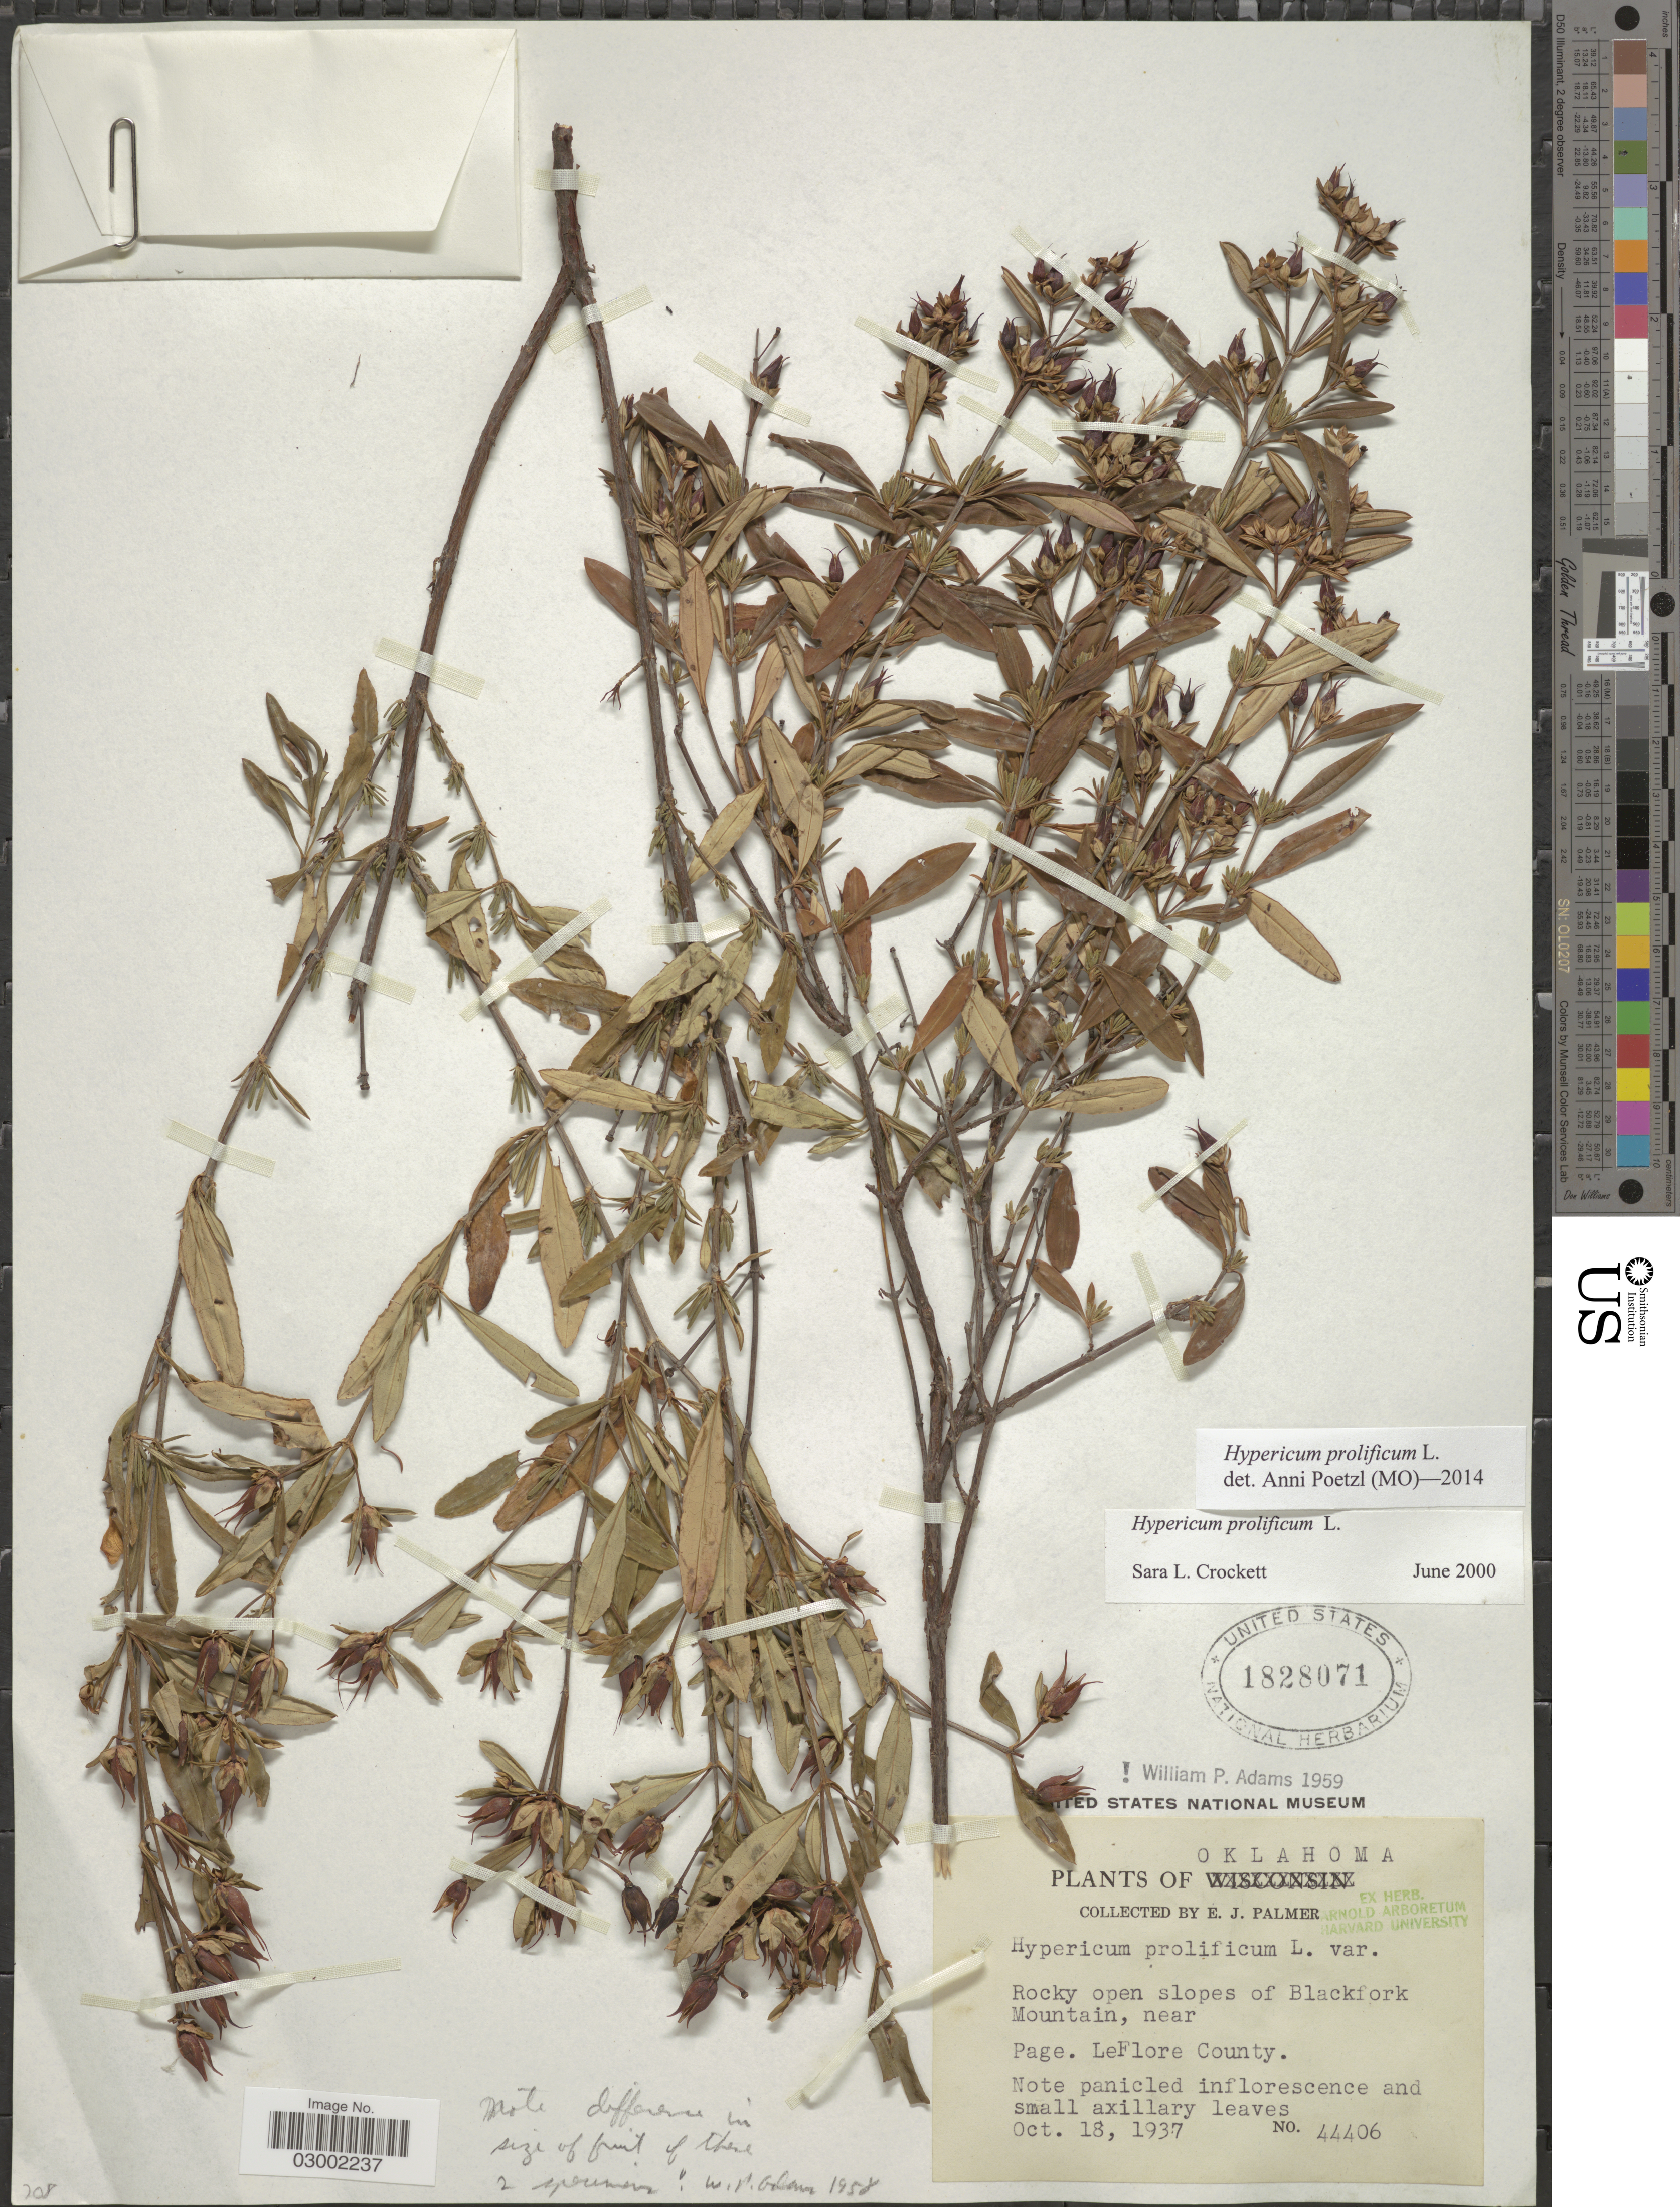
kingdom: Plantae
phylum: Tracheophyta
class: Magnoliopsida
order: Malpighiales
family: Hypericaceae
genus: Hypericum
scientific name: Hypericum prolificum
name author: L.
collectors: E. J. Palmer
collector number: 44406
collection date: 1937-10-18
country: United States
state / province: Oklahoma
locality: Rocky open slopes of Blackfork Mountain, near Page. LeFlore County.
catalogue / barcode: US 1828071